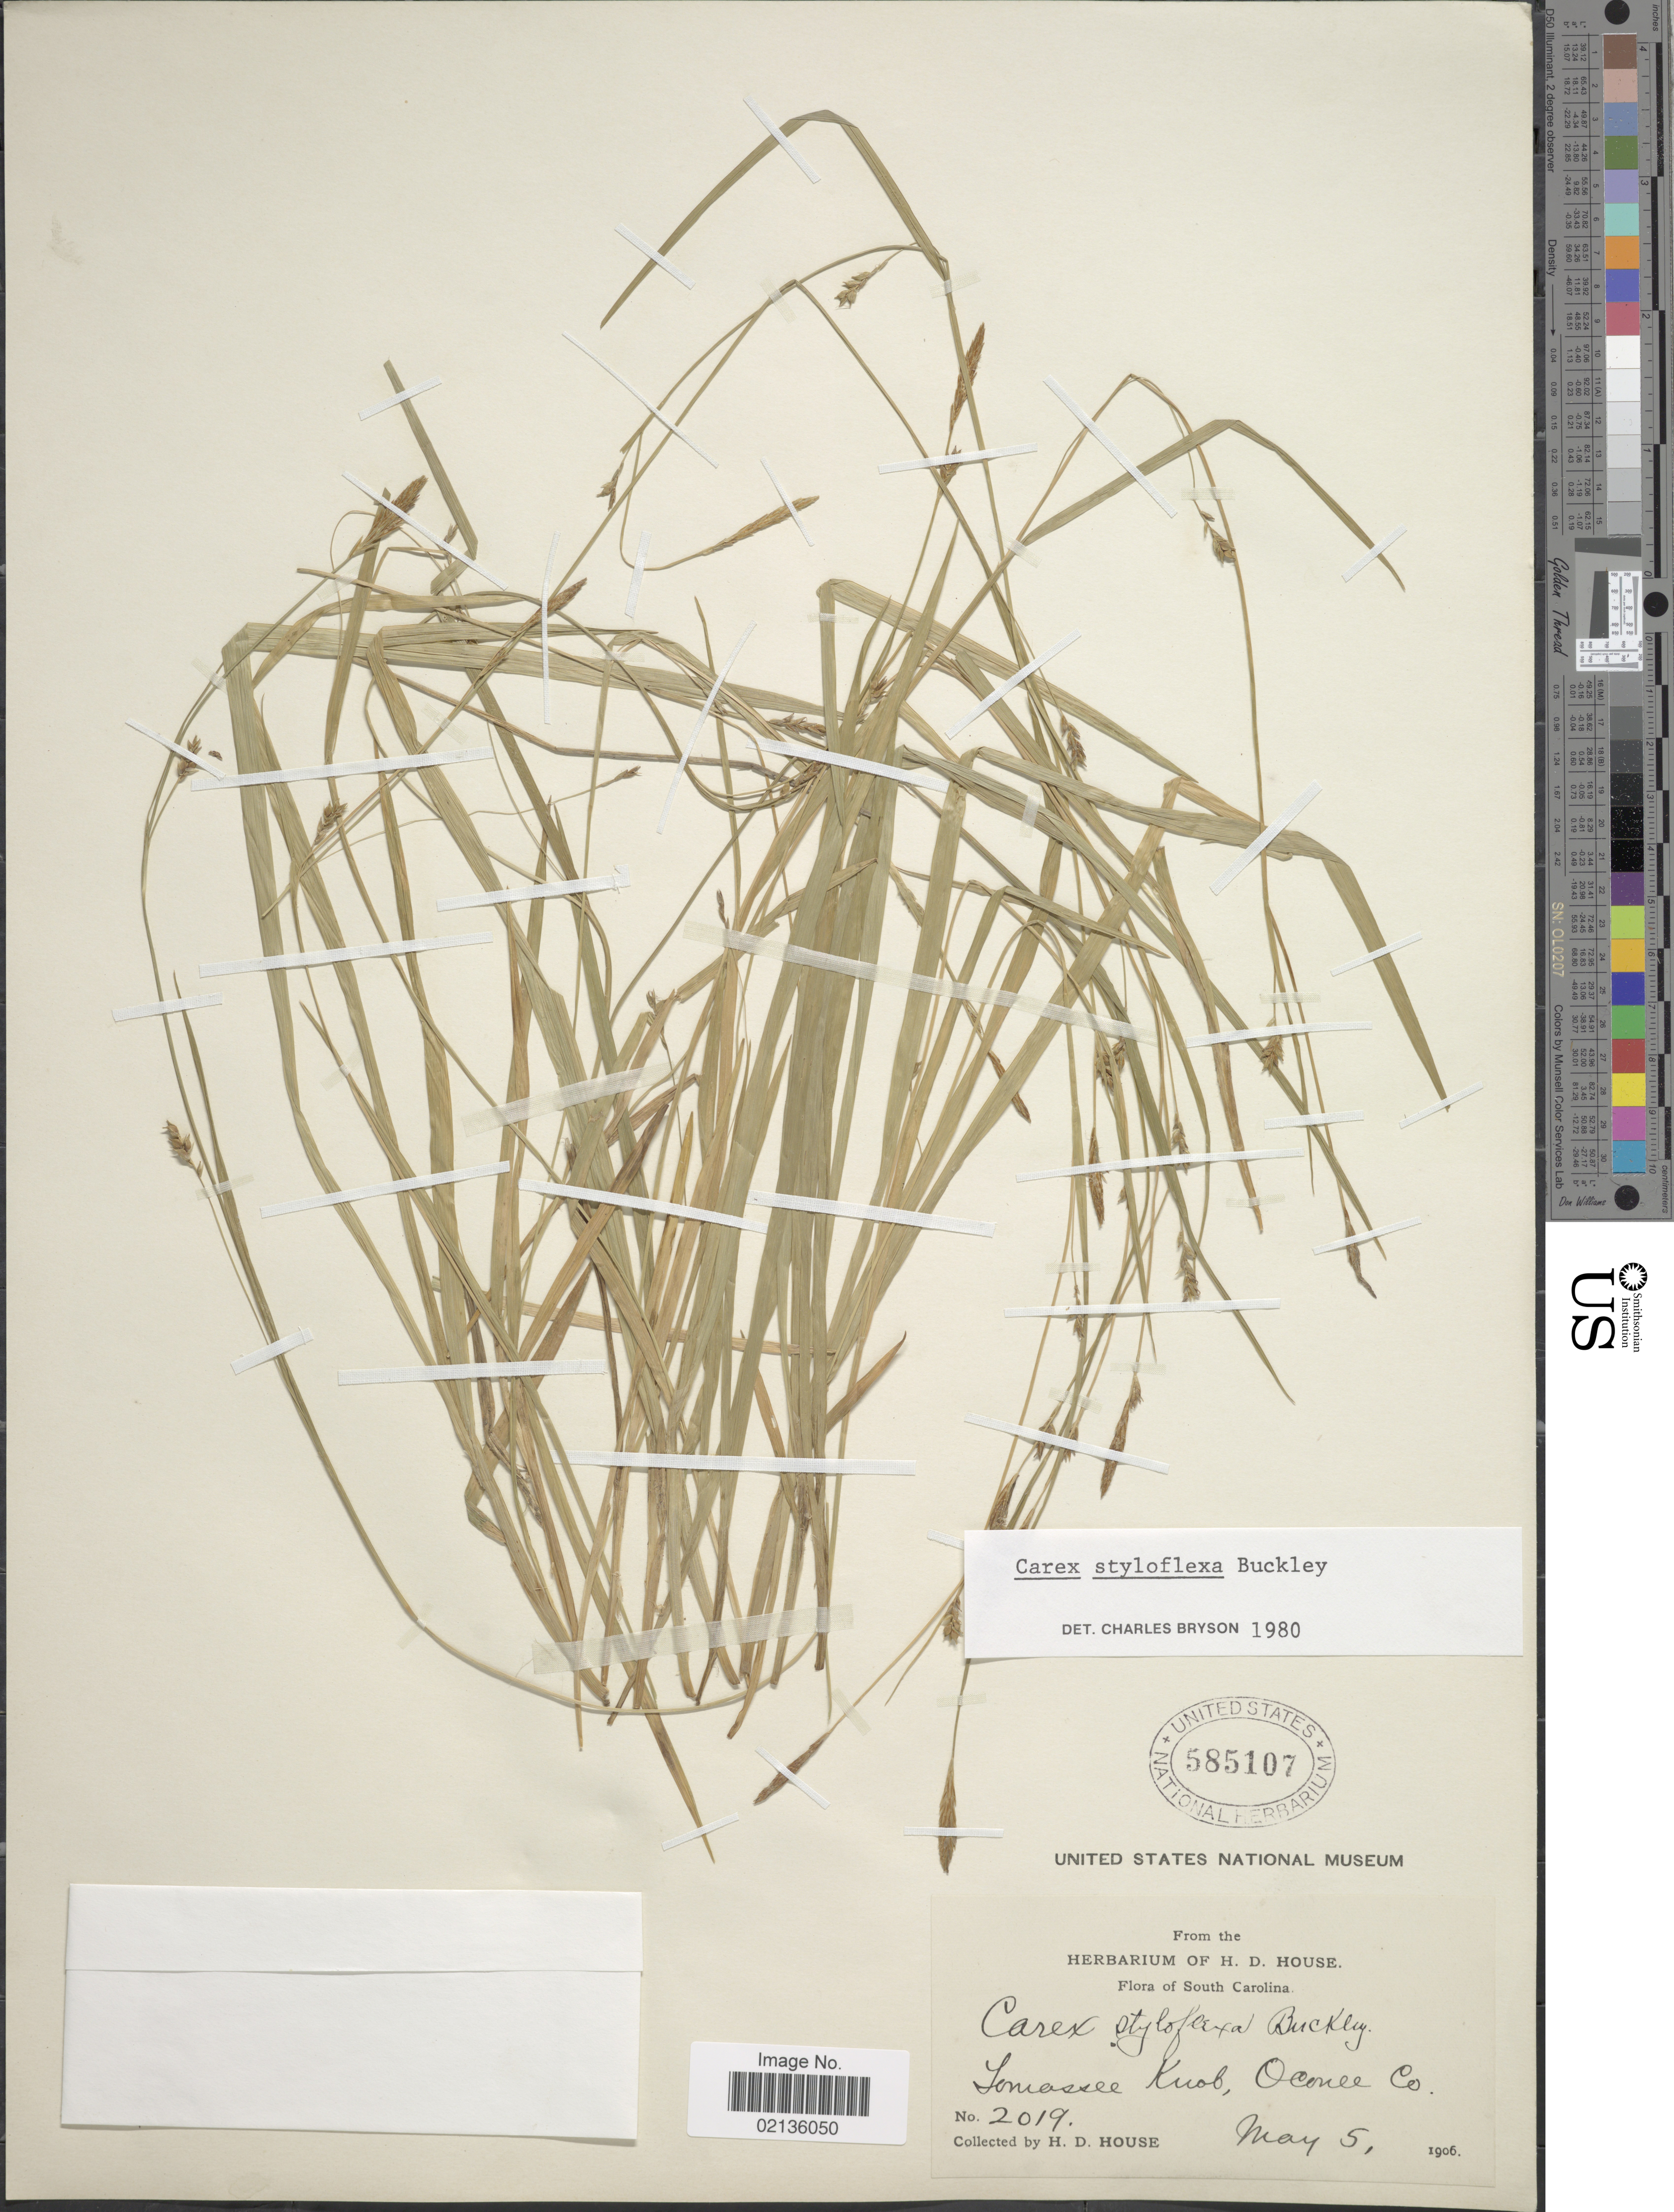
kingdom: Plantae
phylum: Tracheophyta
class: Liliopsida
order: Poales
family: Cyperaceae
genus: Carex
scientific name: Carex styloflexa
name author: Buckley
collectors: H. D. House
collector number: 2019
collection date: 1906-05-05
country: United States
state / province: South Carolina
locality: Tenassee Knob, Oconee Co.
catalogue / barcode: US 585107